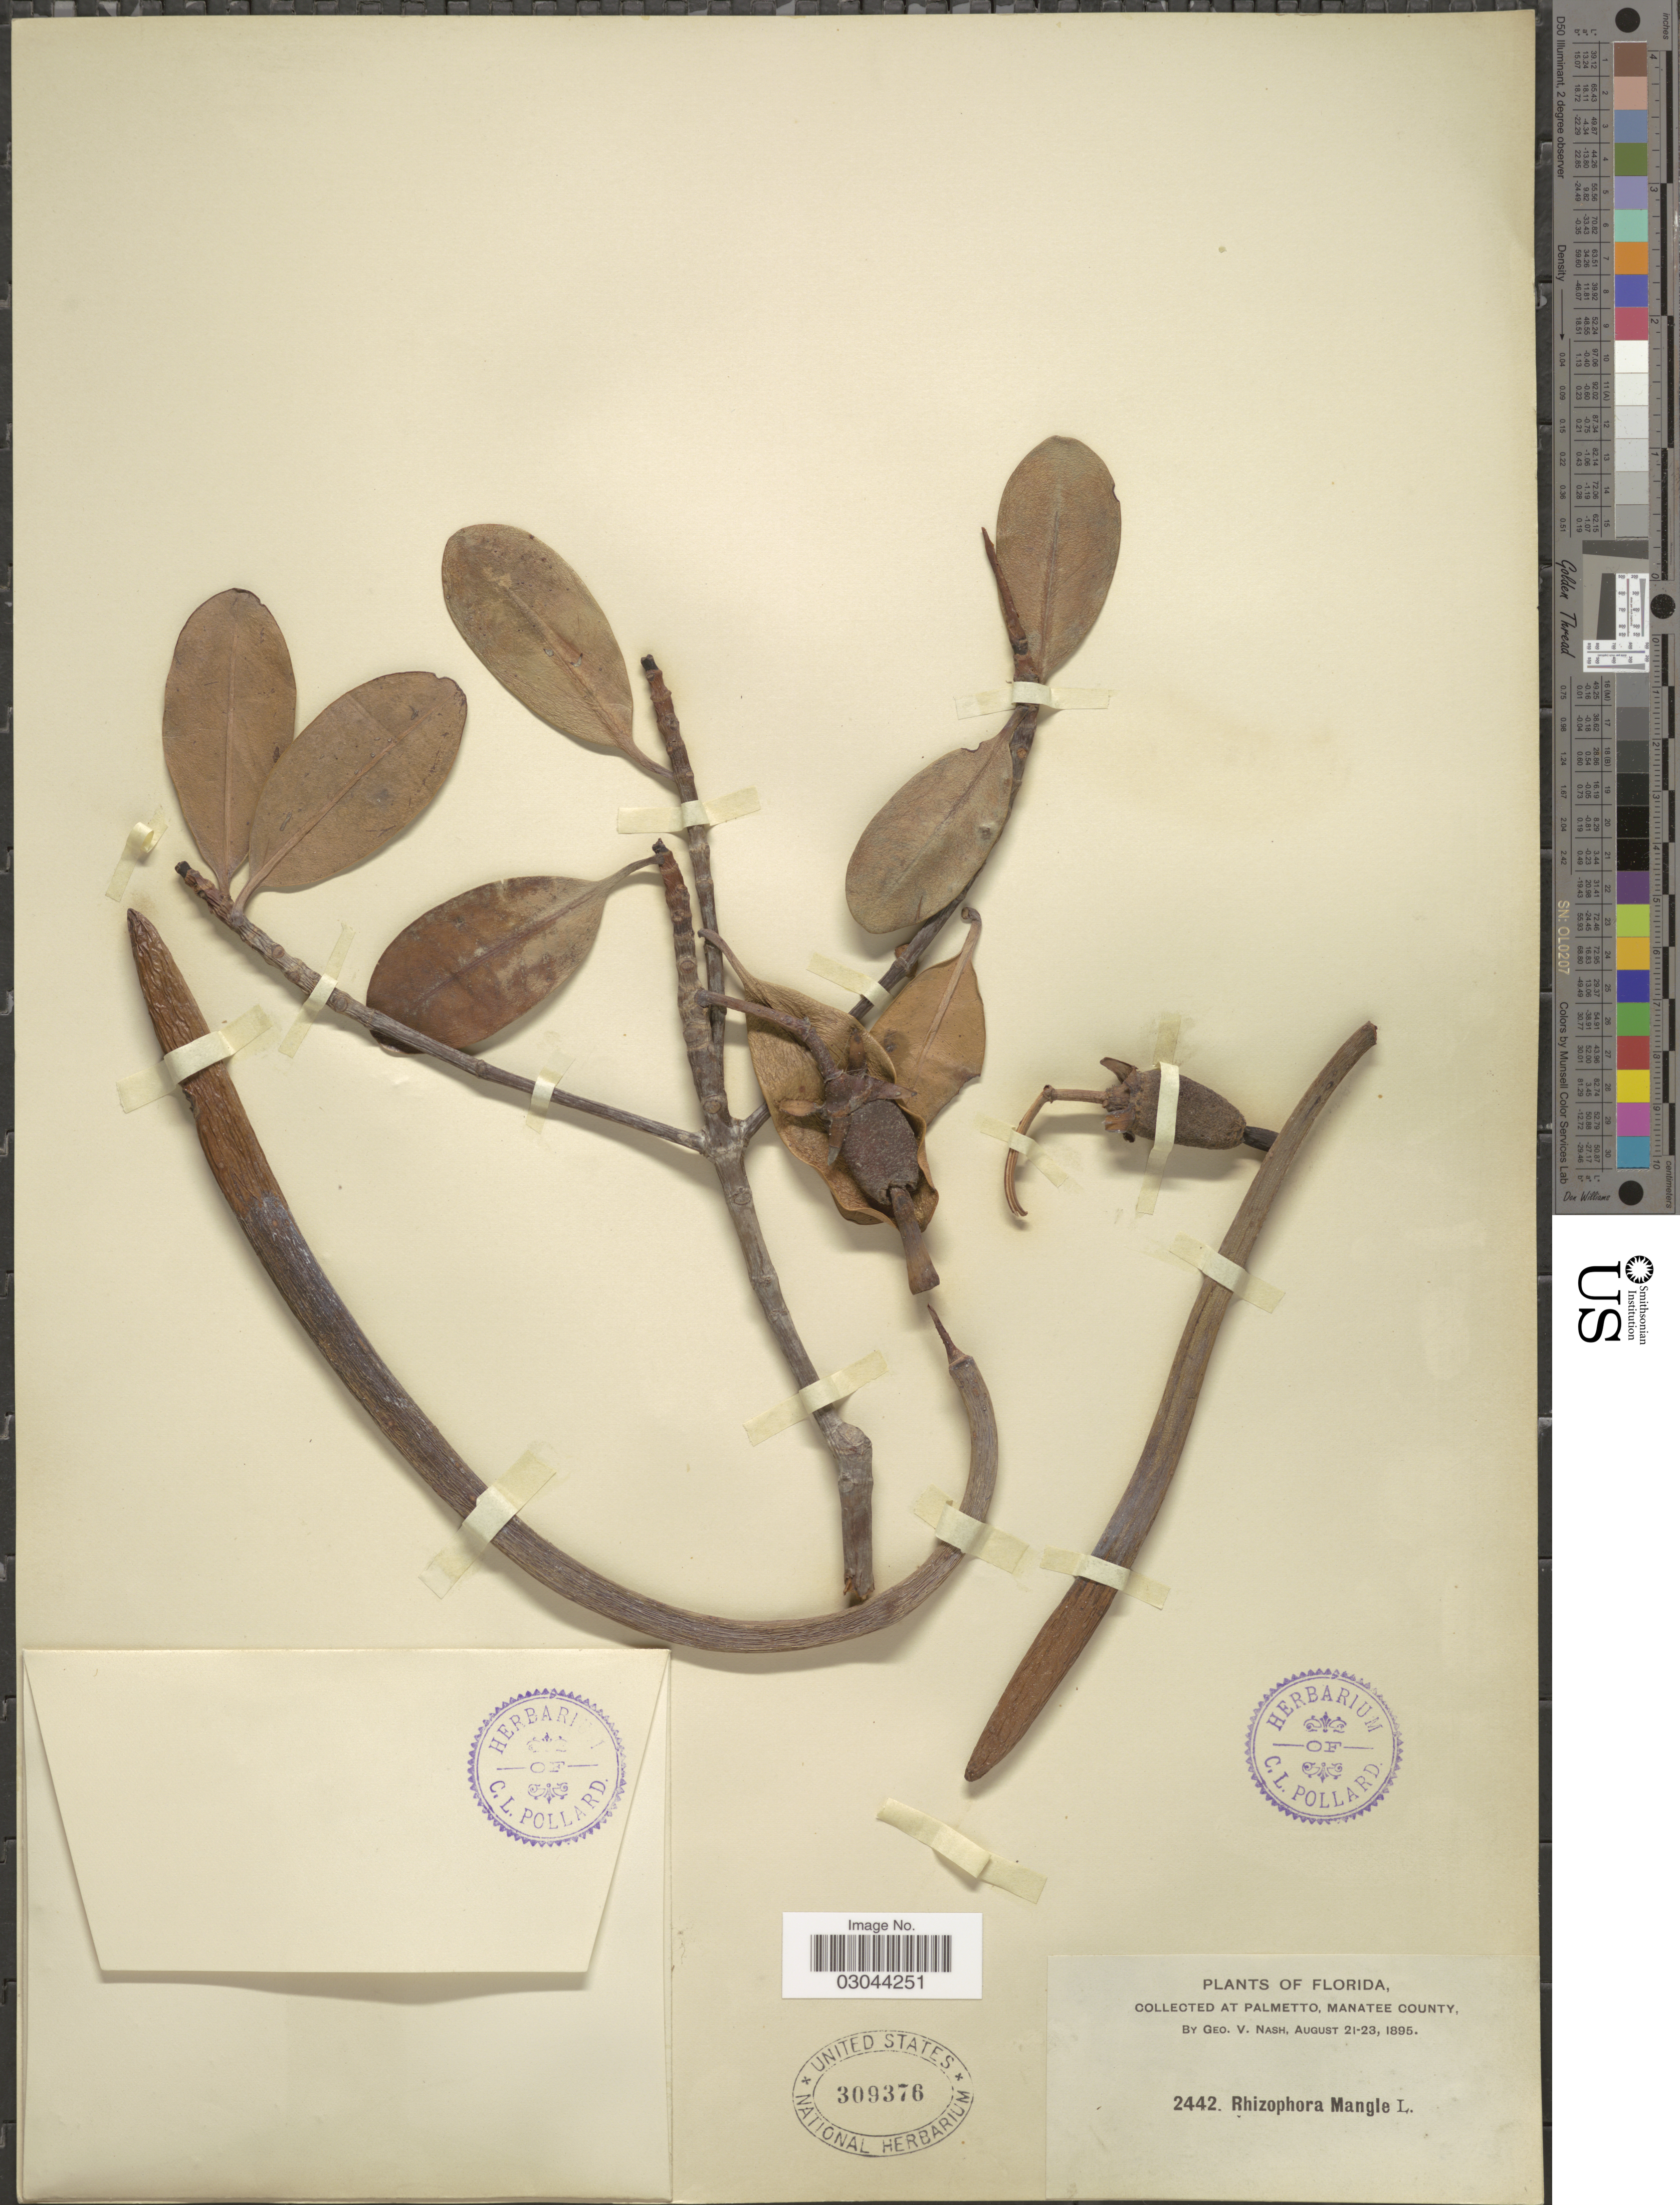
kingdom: Plantae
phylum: Tracheophyta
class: Magnoliopsida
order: Malpighiales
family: Rhizophoraceae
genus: Rhizophora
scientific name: Rhizophora mangle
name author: L.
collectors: G. V. Nash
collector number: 2442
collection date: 1895-08-21/1895-08-23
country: United States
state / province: Florida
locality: At Palmetto, Manatee County.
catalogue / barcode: US 309376